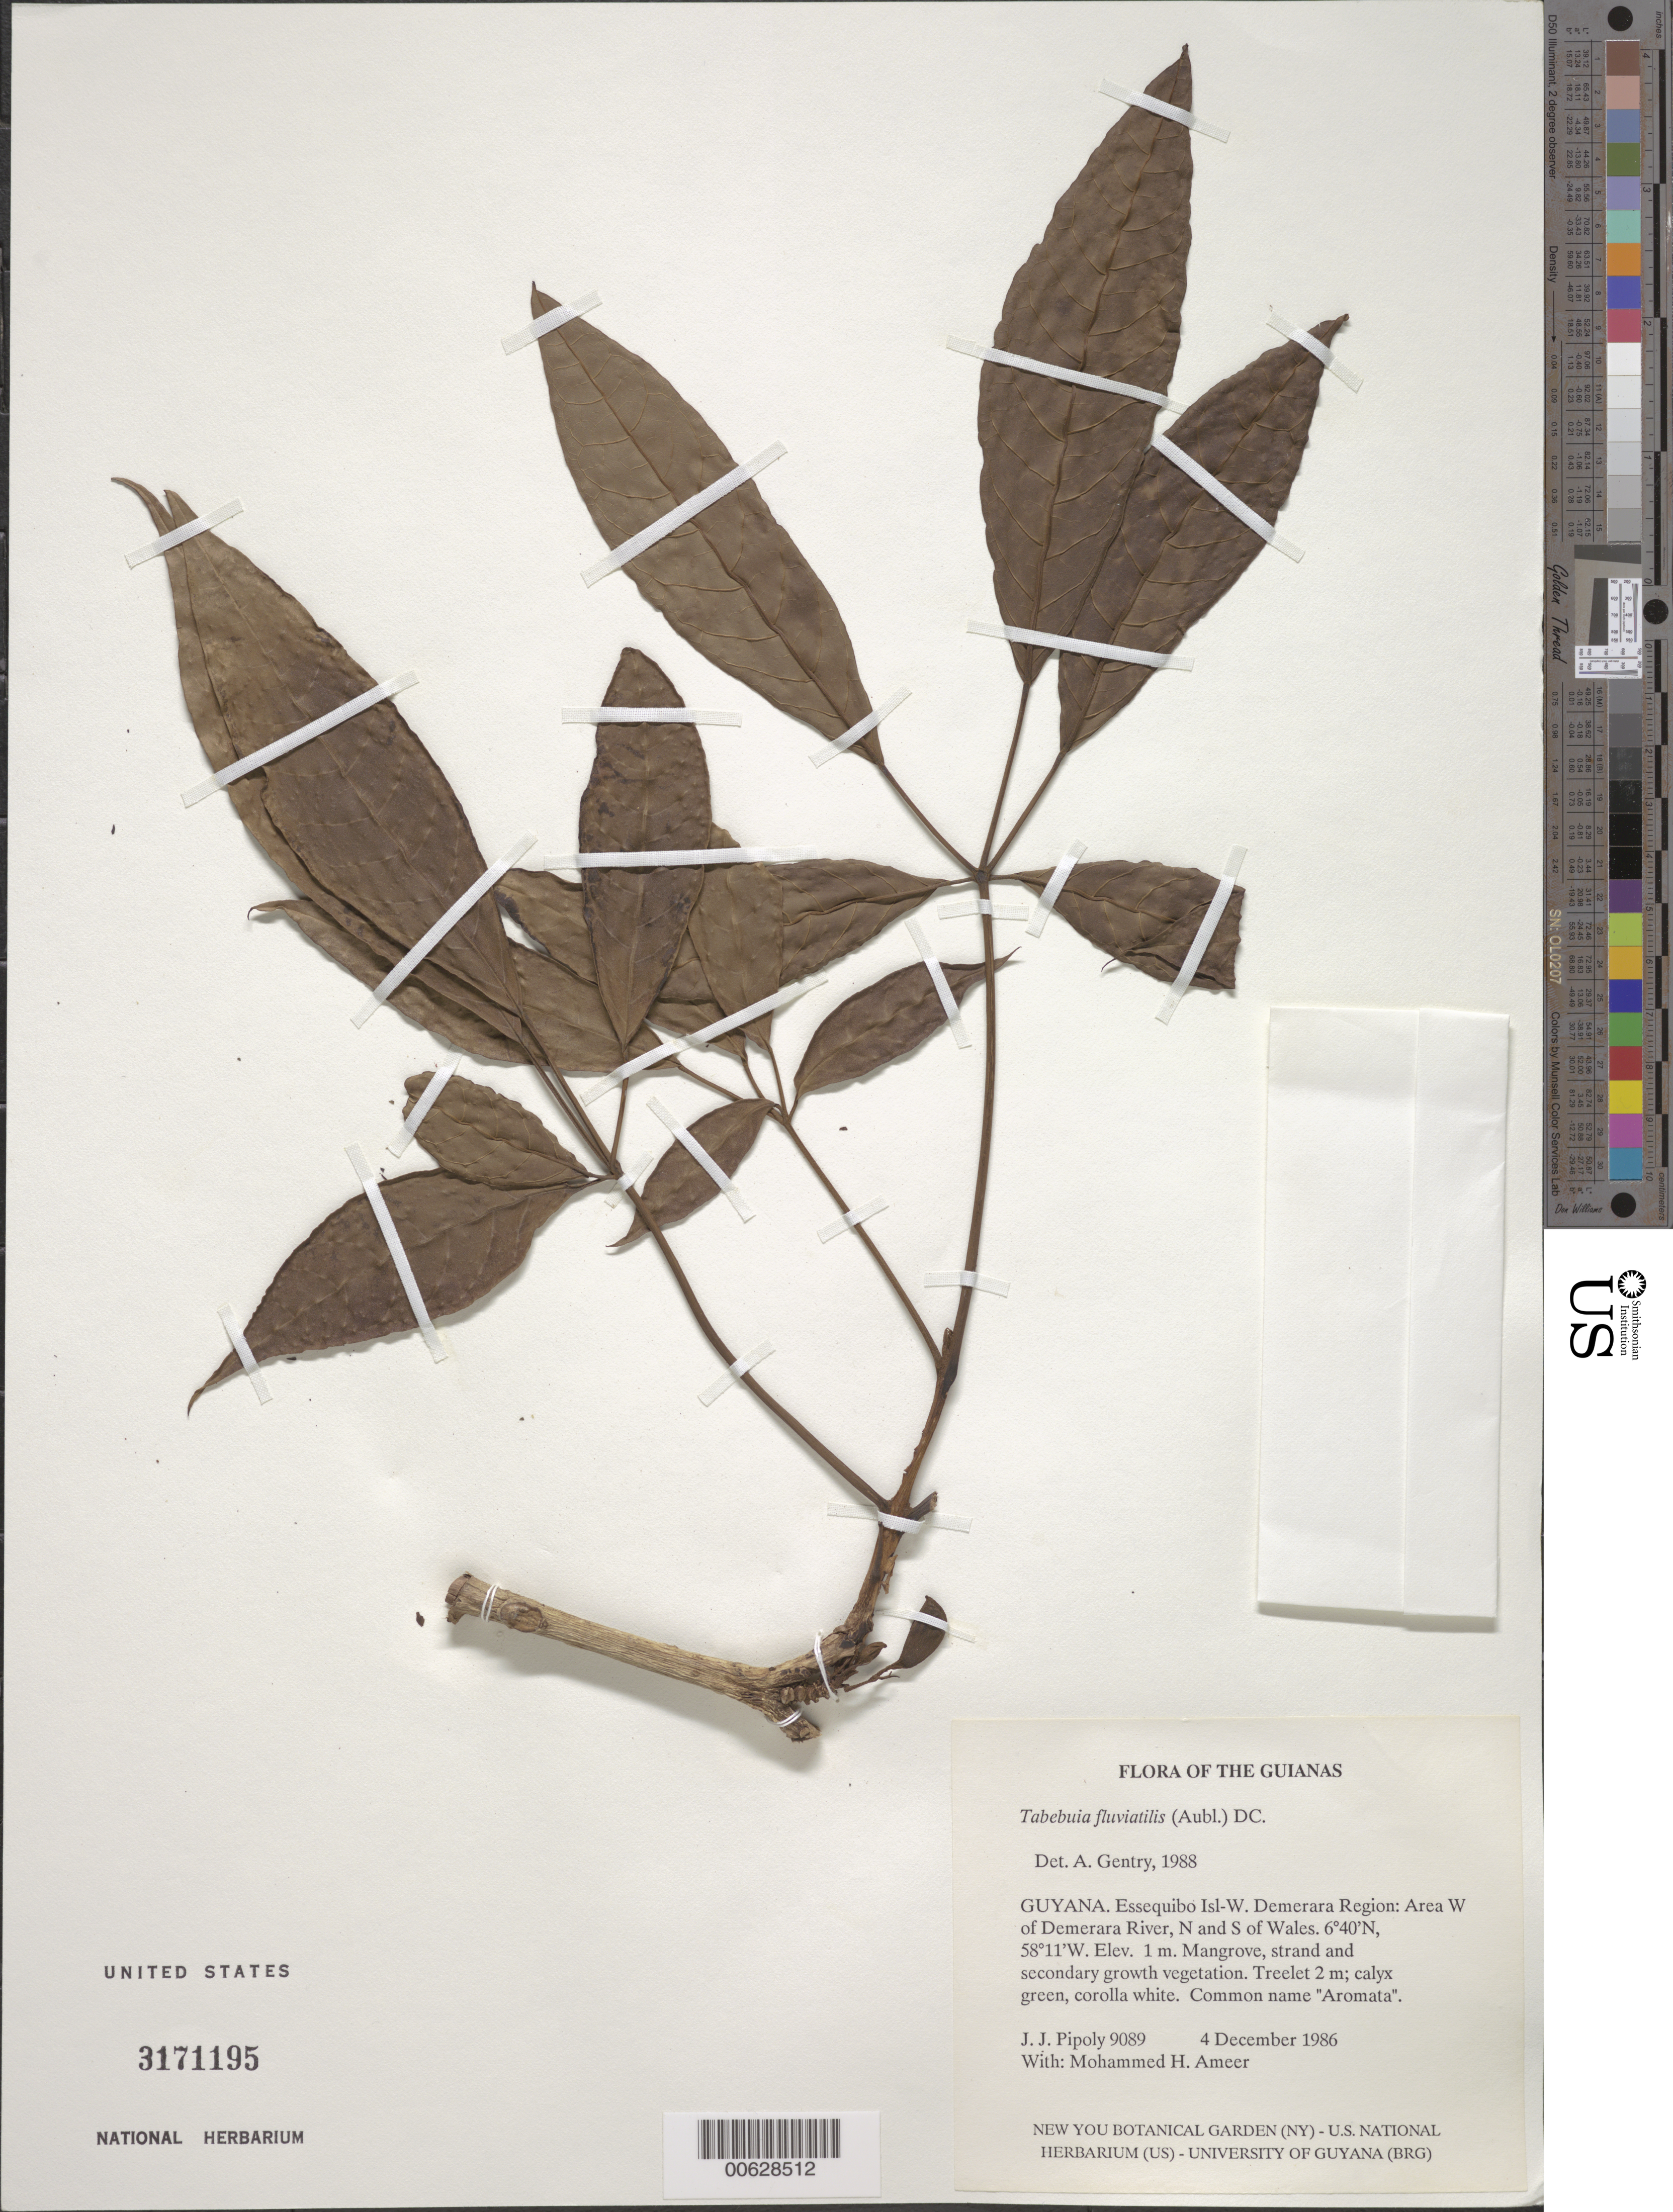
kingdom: Plantae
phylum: Tracheophyta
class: Magnoliopsida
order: Lamiales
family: Bignoniaceae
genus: Tabebuia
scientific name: Tabebuia fluviatilis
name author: (Aubl.) DC.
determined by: Gentry, A. H.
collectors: J. J. Pipoly & M. Ameer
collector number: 9089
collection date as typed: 4 December 1986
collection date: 1986-12-04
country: Guyana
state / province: Essequibo Isl-W. Demerara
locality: Area W of Demerara River, N and S of Wales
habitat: Mangrove, strand and secondary growth vegetation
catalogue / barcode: US 3171195